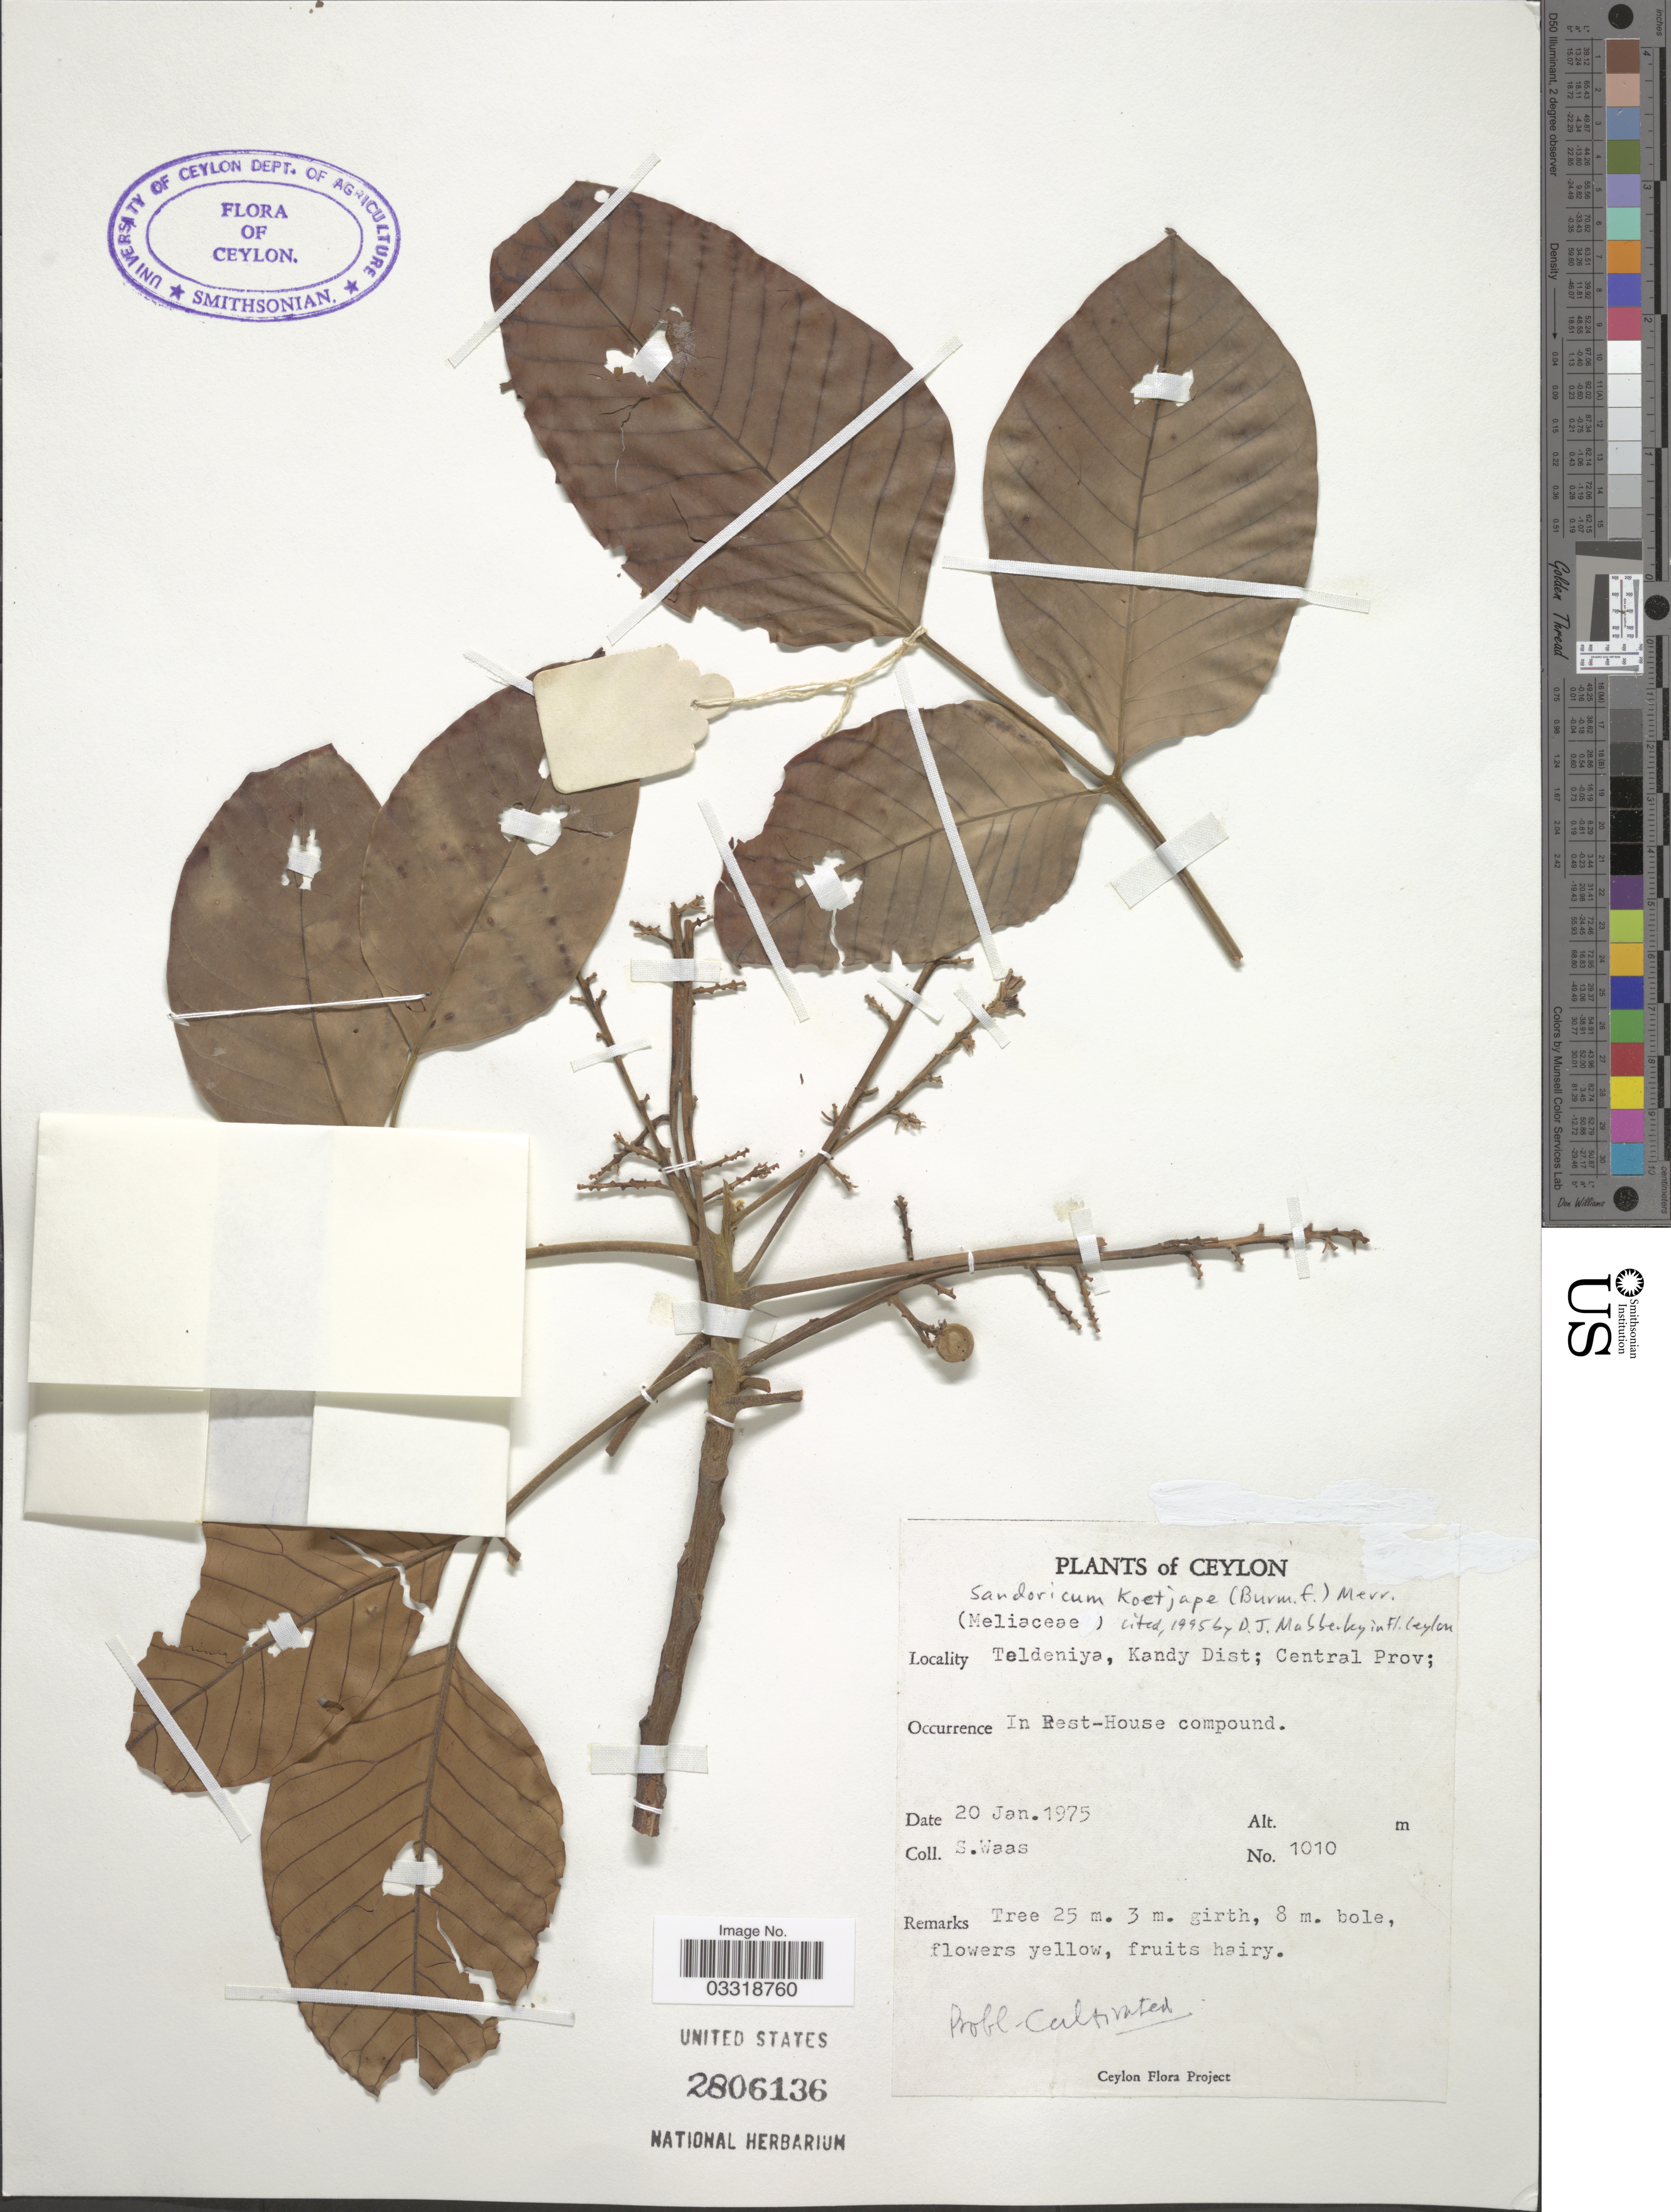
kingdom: Plantae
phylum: Tracheophyta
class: Magnoliopsida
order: Sapindales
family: Meliaceae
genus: Sandoricum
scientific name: Sandoricum koetjape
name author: (Burm. f.) Merr.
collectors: S. Waas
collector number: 1010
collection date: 1975-01-20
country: Sri Lanka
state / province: Central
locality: Ceylon. Teldeniya, Kandy Dist. In Rest-House compound.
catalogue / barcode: US 2806136